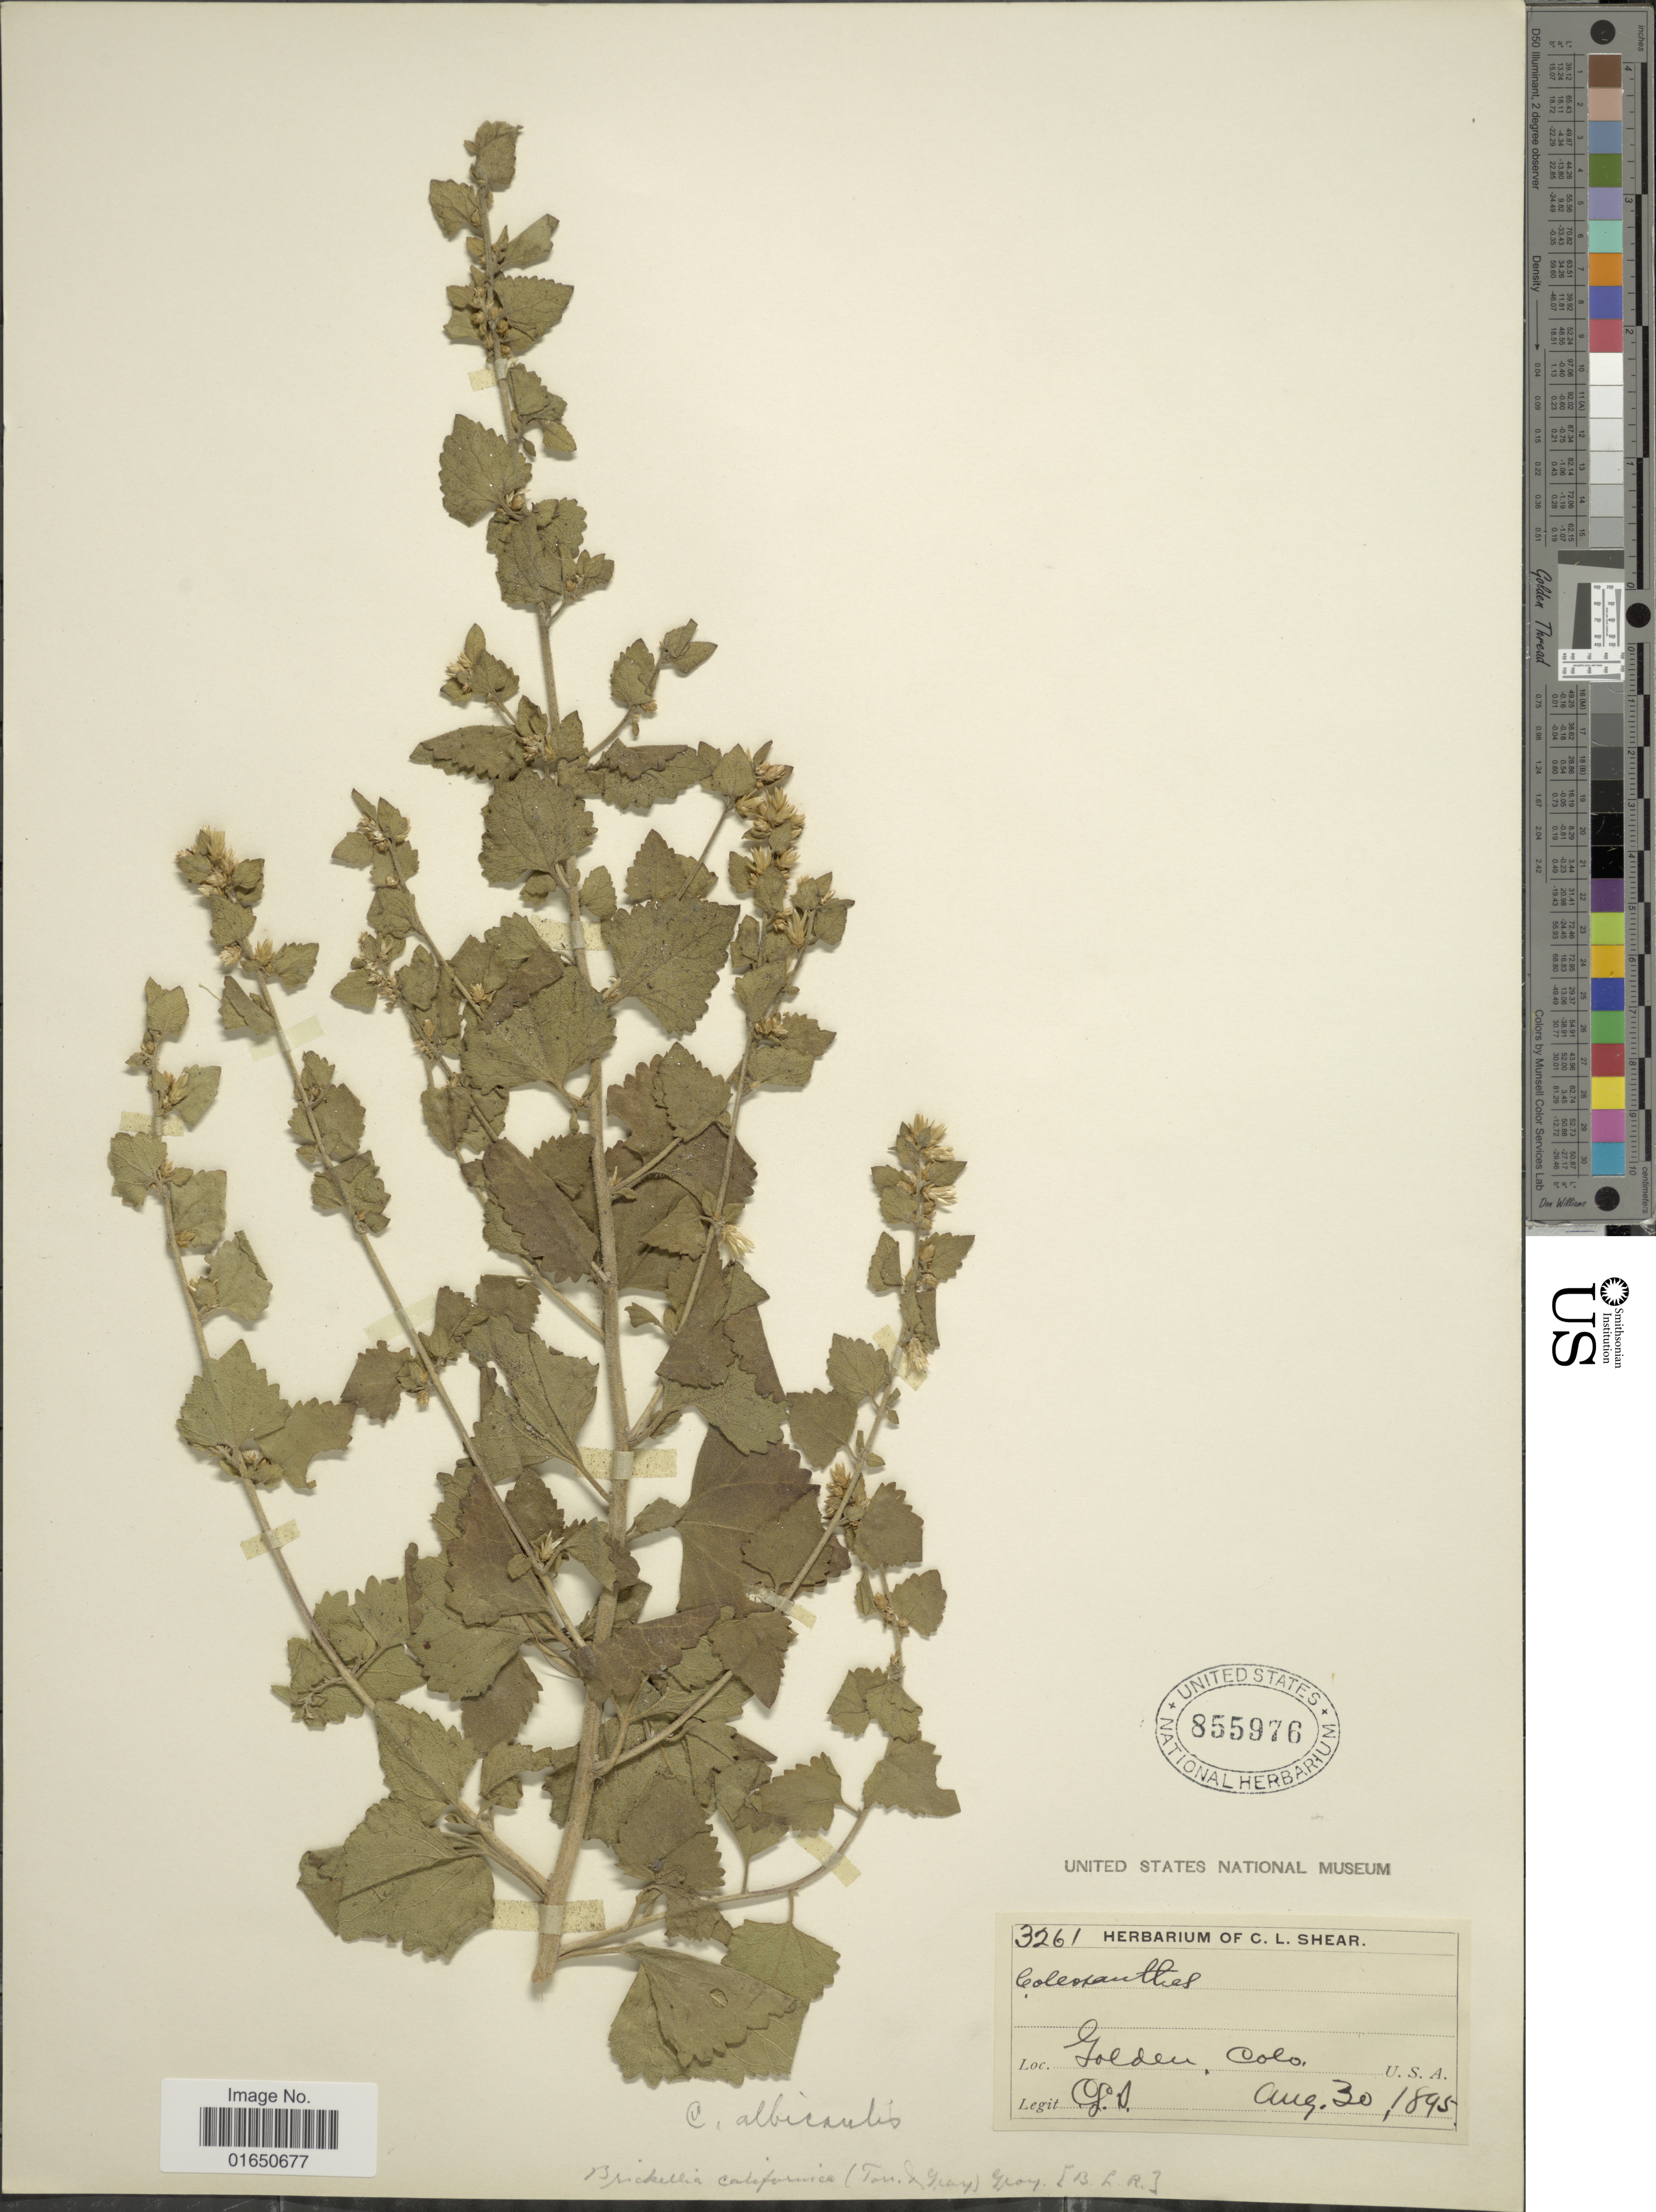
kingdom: Plantae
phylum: Tracheophyta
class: Magnoliopsida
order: Asterales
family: Asteraceae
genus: Brickellia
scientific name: Brickellia californica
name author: (Torr. & A. Gray) A. Gray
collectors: C. L. Shear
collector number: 3261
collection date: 1895-08-30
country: United States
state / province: Colorado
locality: Golden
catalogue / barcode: US 855976